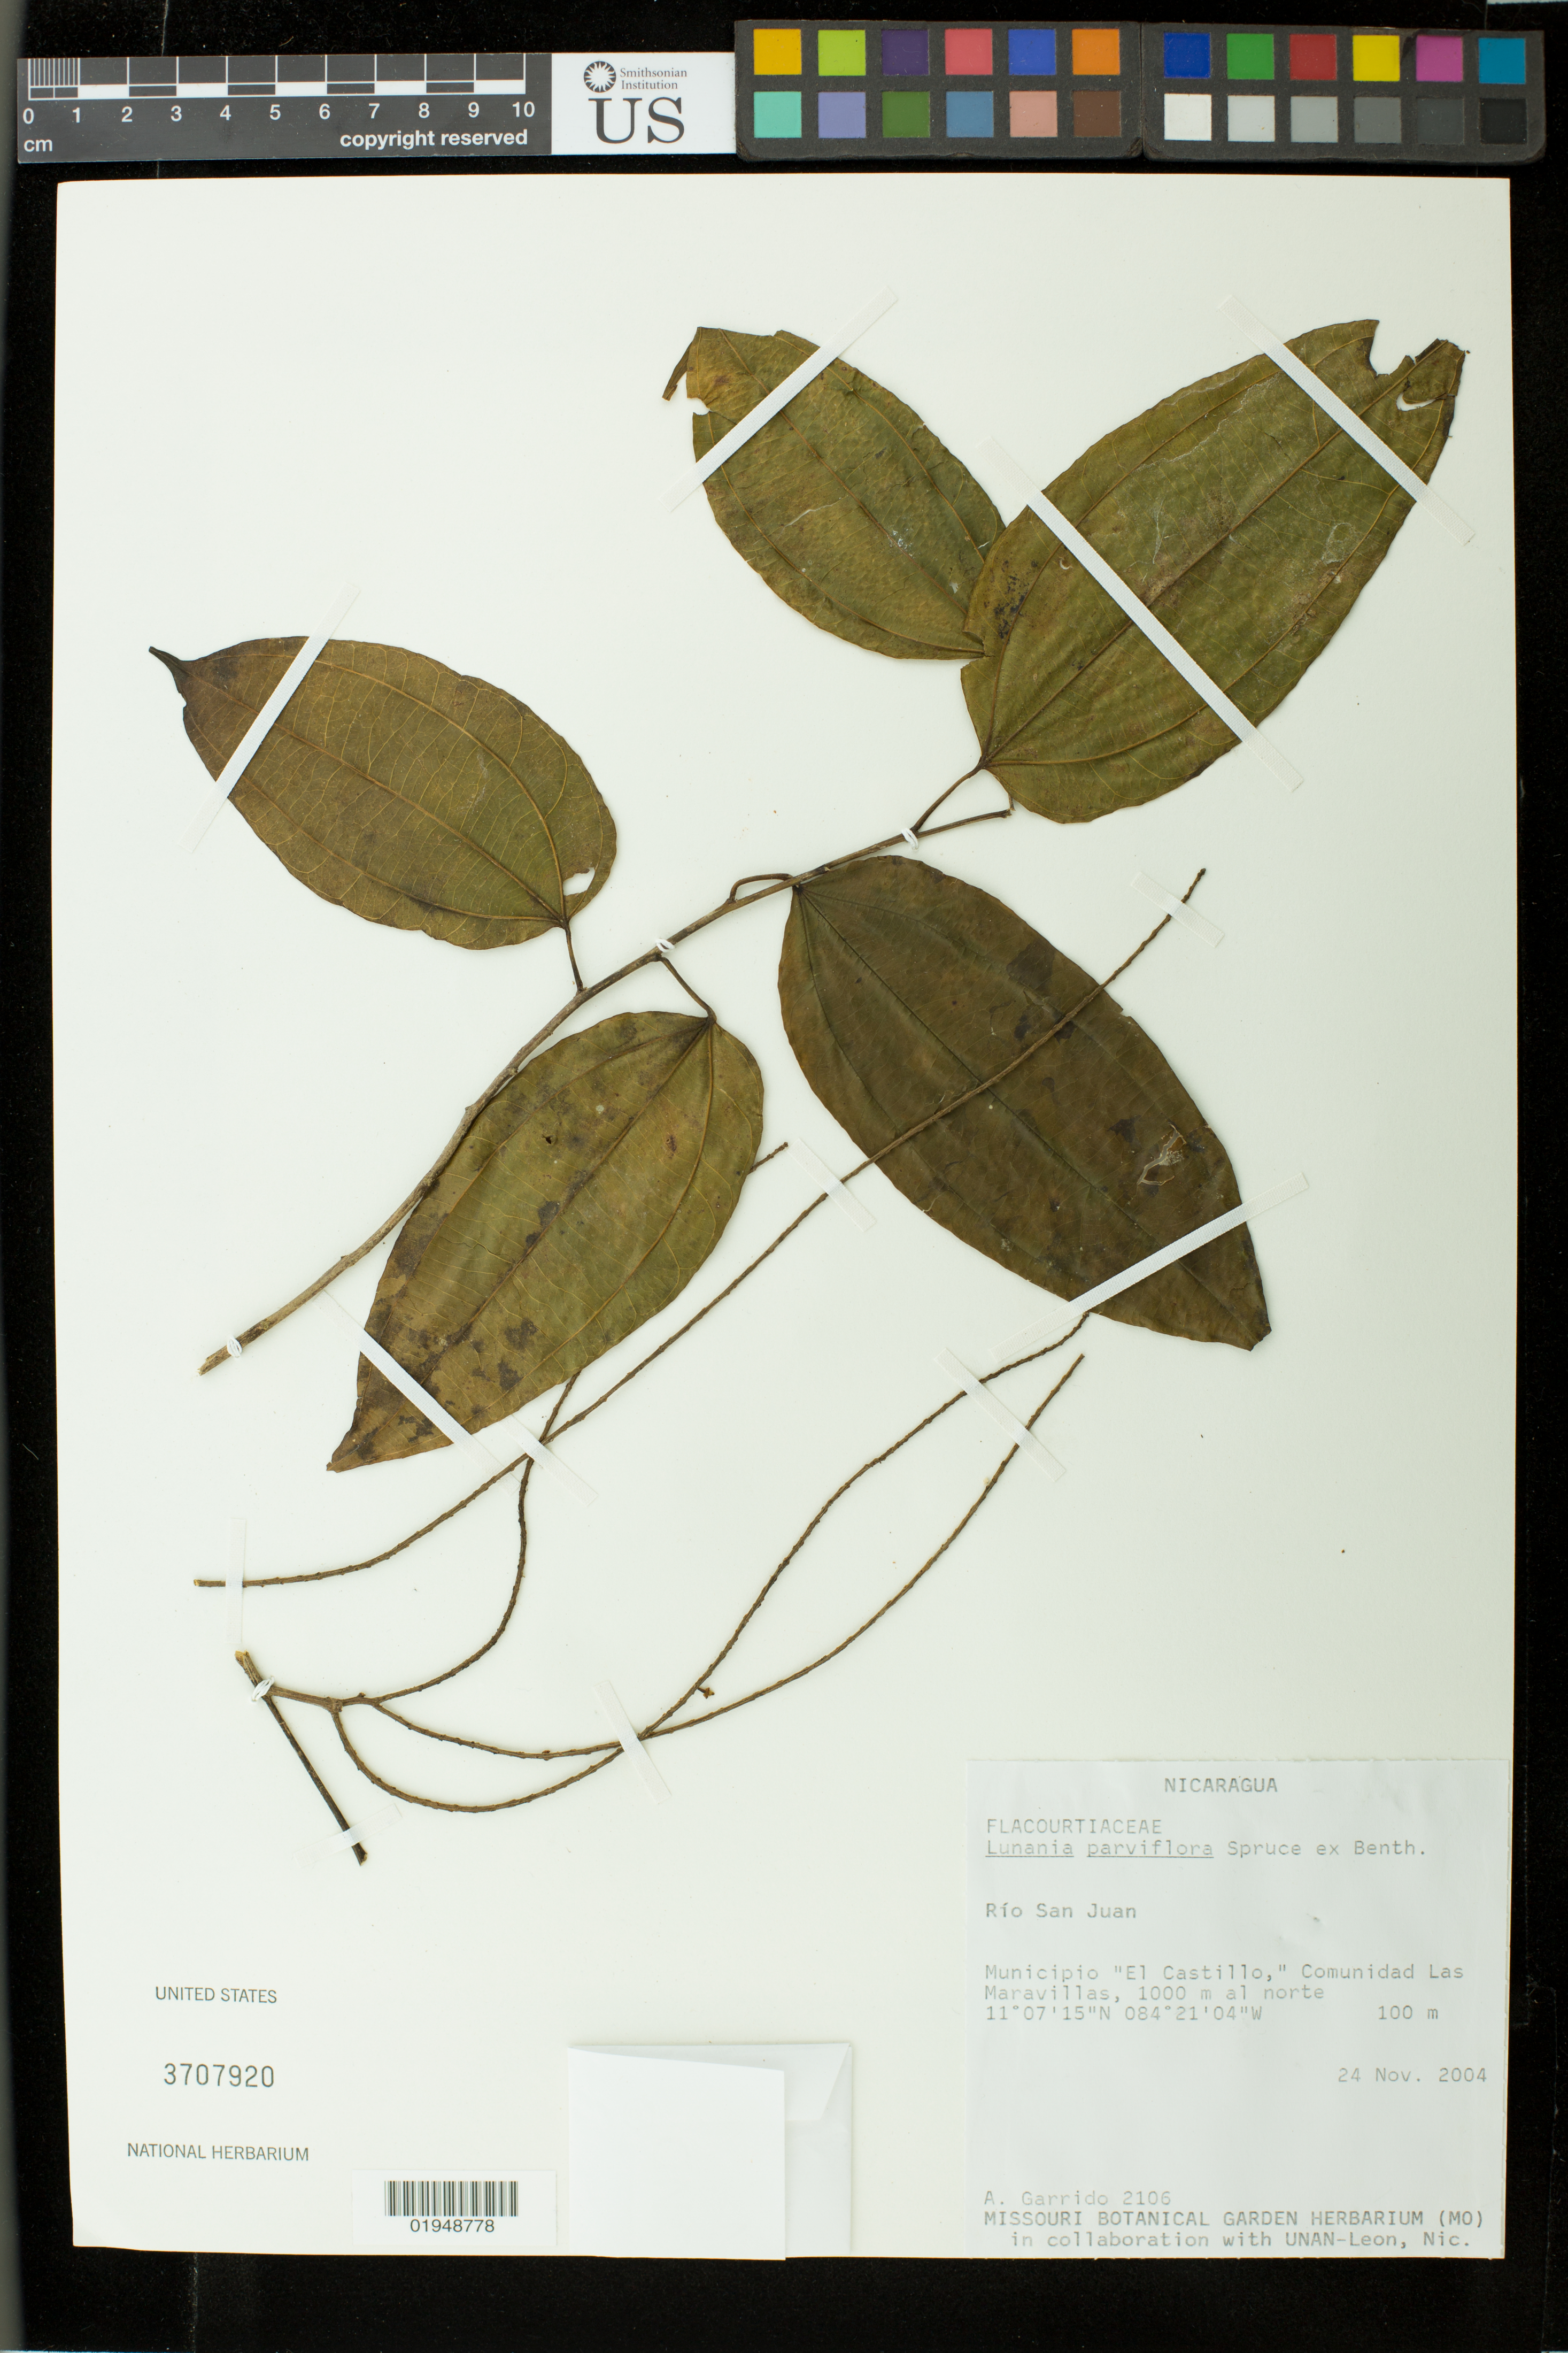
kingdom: Plantae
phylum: Tracheophyta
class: Magnoliopsida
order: Malpighiales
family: Salicaceae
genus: Lunania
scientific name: Lunania parviflora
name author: Spruce ex Benth.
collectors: A. Garrido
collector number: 2106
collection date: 2004-11-24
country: Nicaragua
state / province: Rio San Juan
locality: Municipio El Castillo, comunidad Las Moaravillas, 1000 m al norte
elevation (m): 100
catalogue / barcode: US 3707920